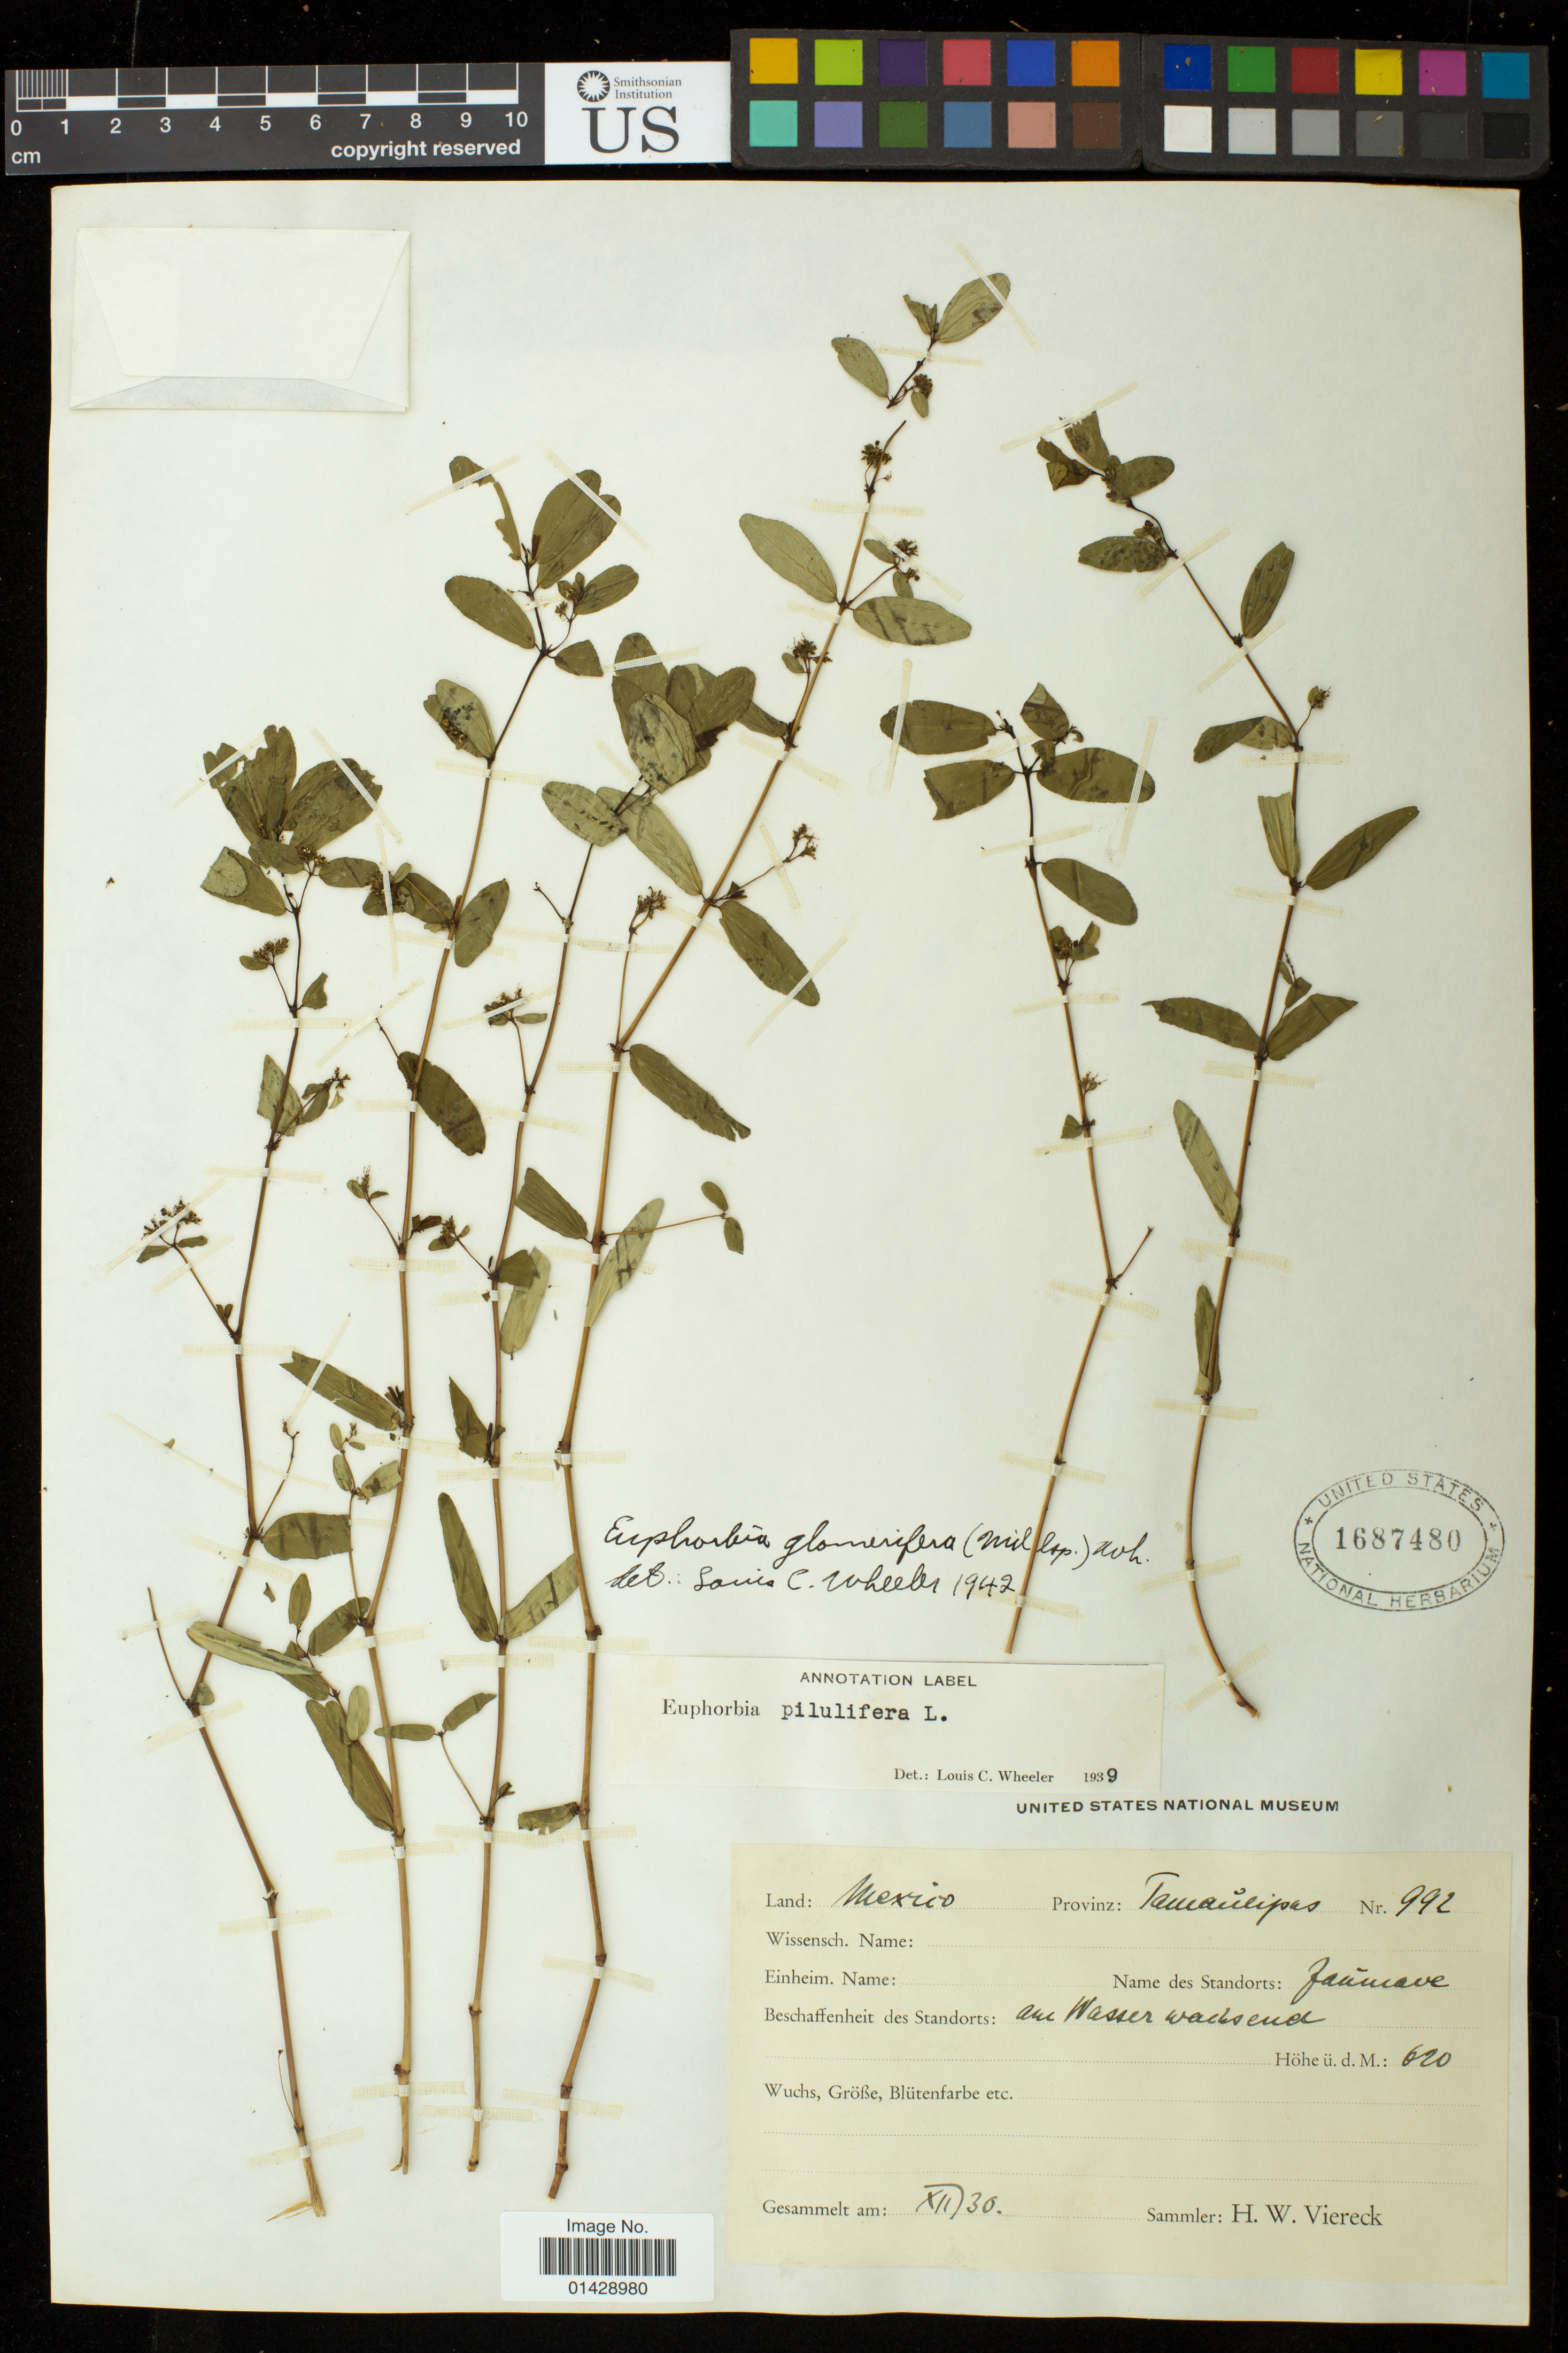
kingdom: Plantae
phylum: Tracheophyta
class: Magnoliopsida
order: Malpighiales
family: Euphorbiaceae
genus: Euphorbia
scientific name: Euphorbia hypericifolia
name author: L.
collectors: H. W. Viereck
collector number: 992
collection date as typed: XII-30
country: Mexico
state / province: Tamaulipas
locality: Jaumave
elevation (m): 620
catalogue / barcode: US 1687480